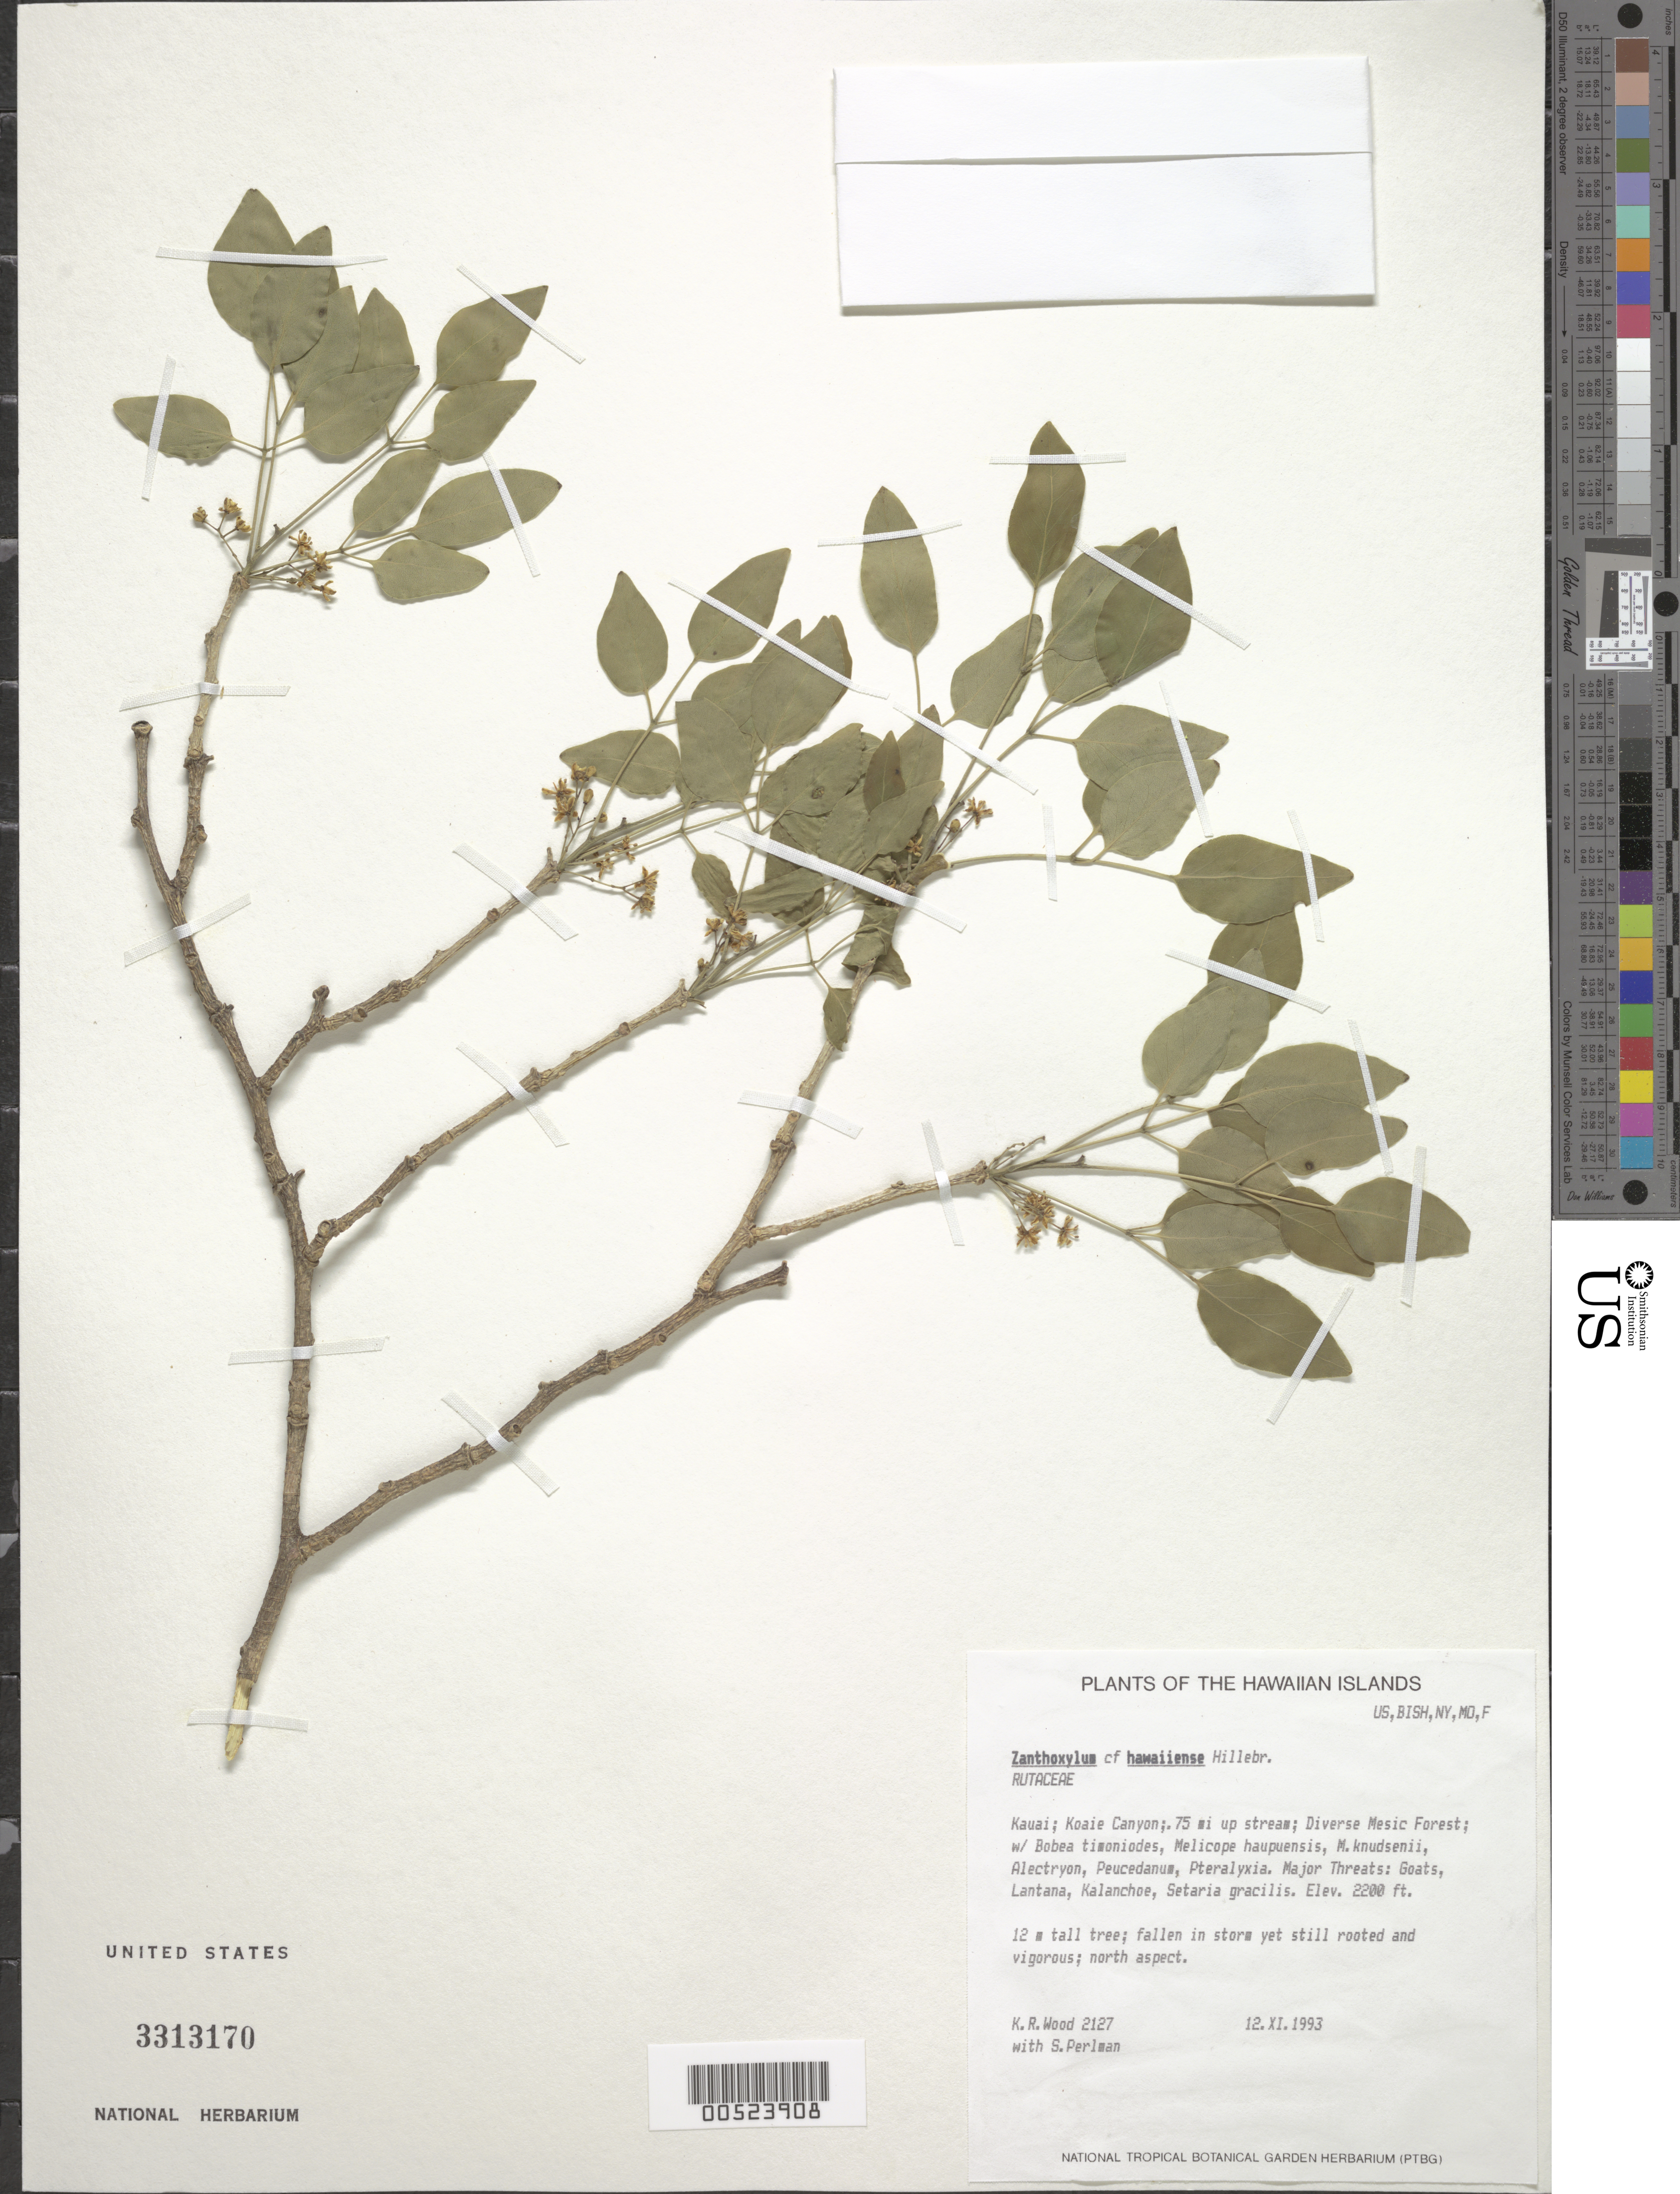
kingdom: Plantae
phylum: Tracheophyta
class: Magnoliopsida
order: Sapindales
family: Rutaceae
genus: Zanthoxylum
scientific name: Zanthoxylum hawaiiense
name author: Hillebr.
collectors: K. R. Wood & S. P. Perlman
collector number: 2127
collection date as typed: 12 Nov 1993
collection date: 1993-11-12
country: United States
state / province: Hawaii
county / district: Kauai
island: Kaua'i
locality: Koaie Canyon, 0.75 mi up stream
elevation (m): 671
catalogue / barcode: US 3313170